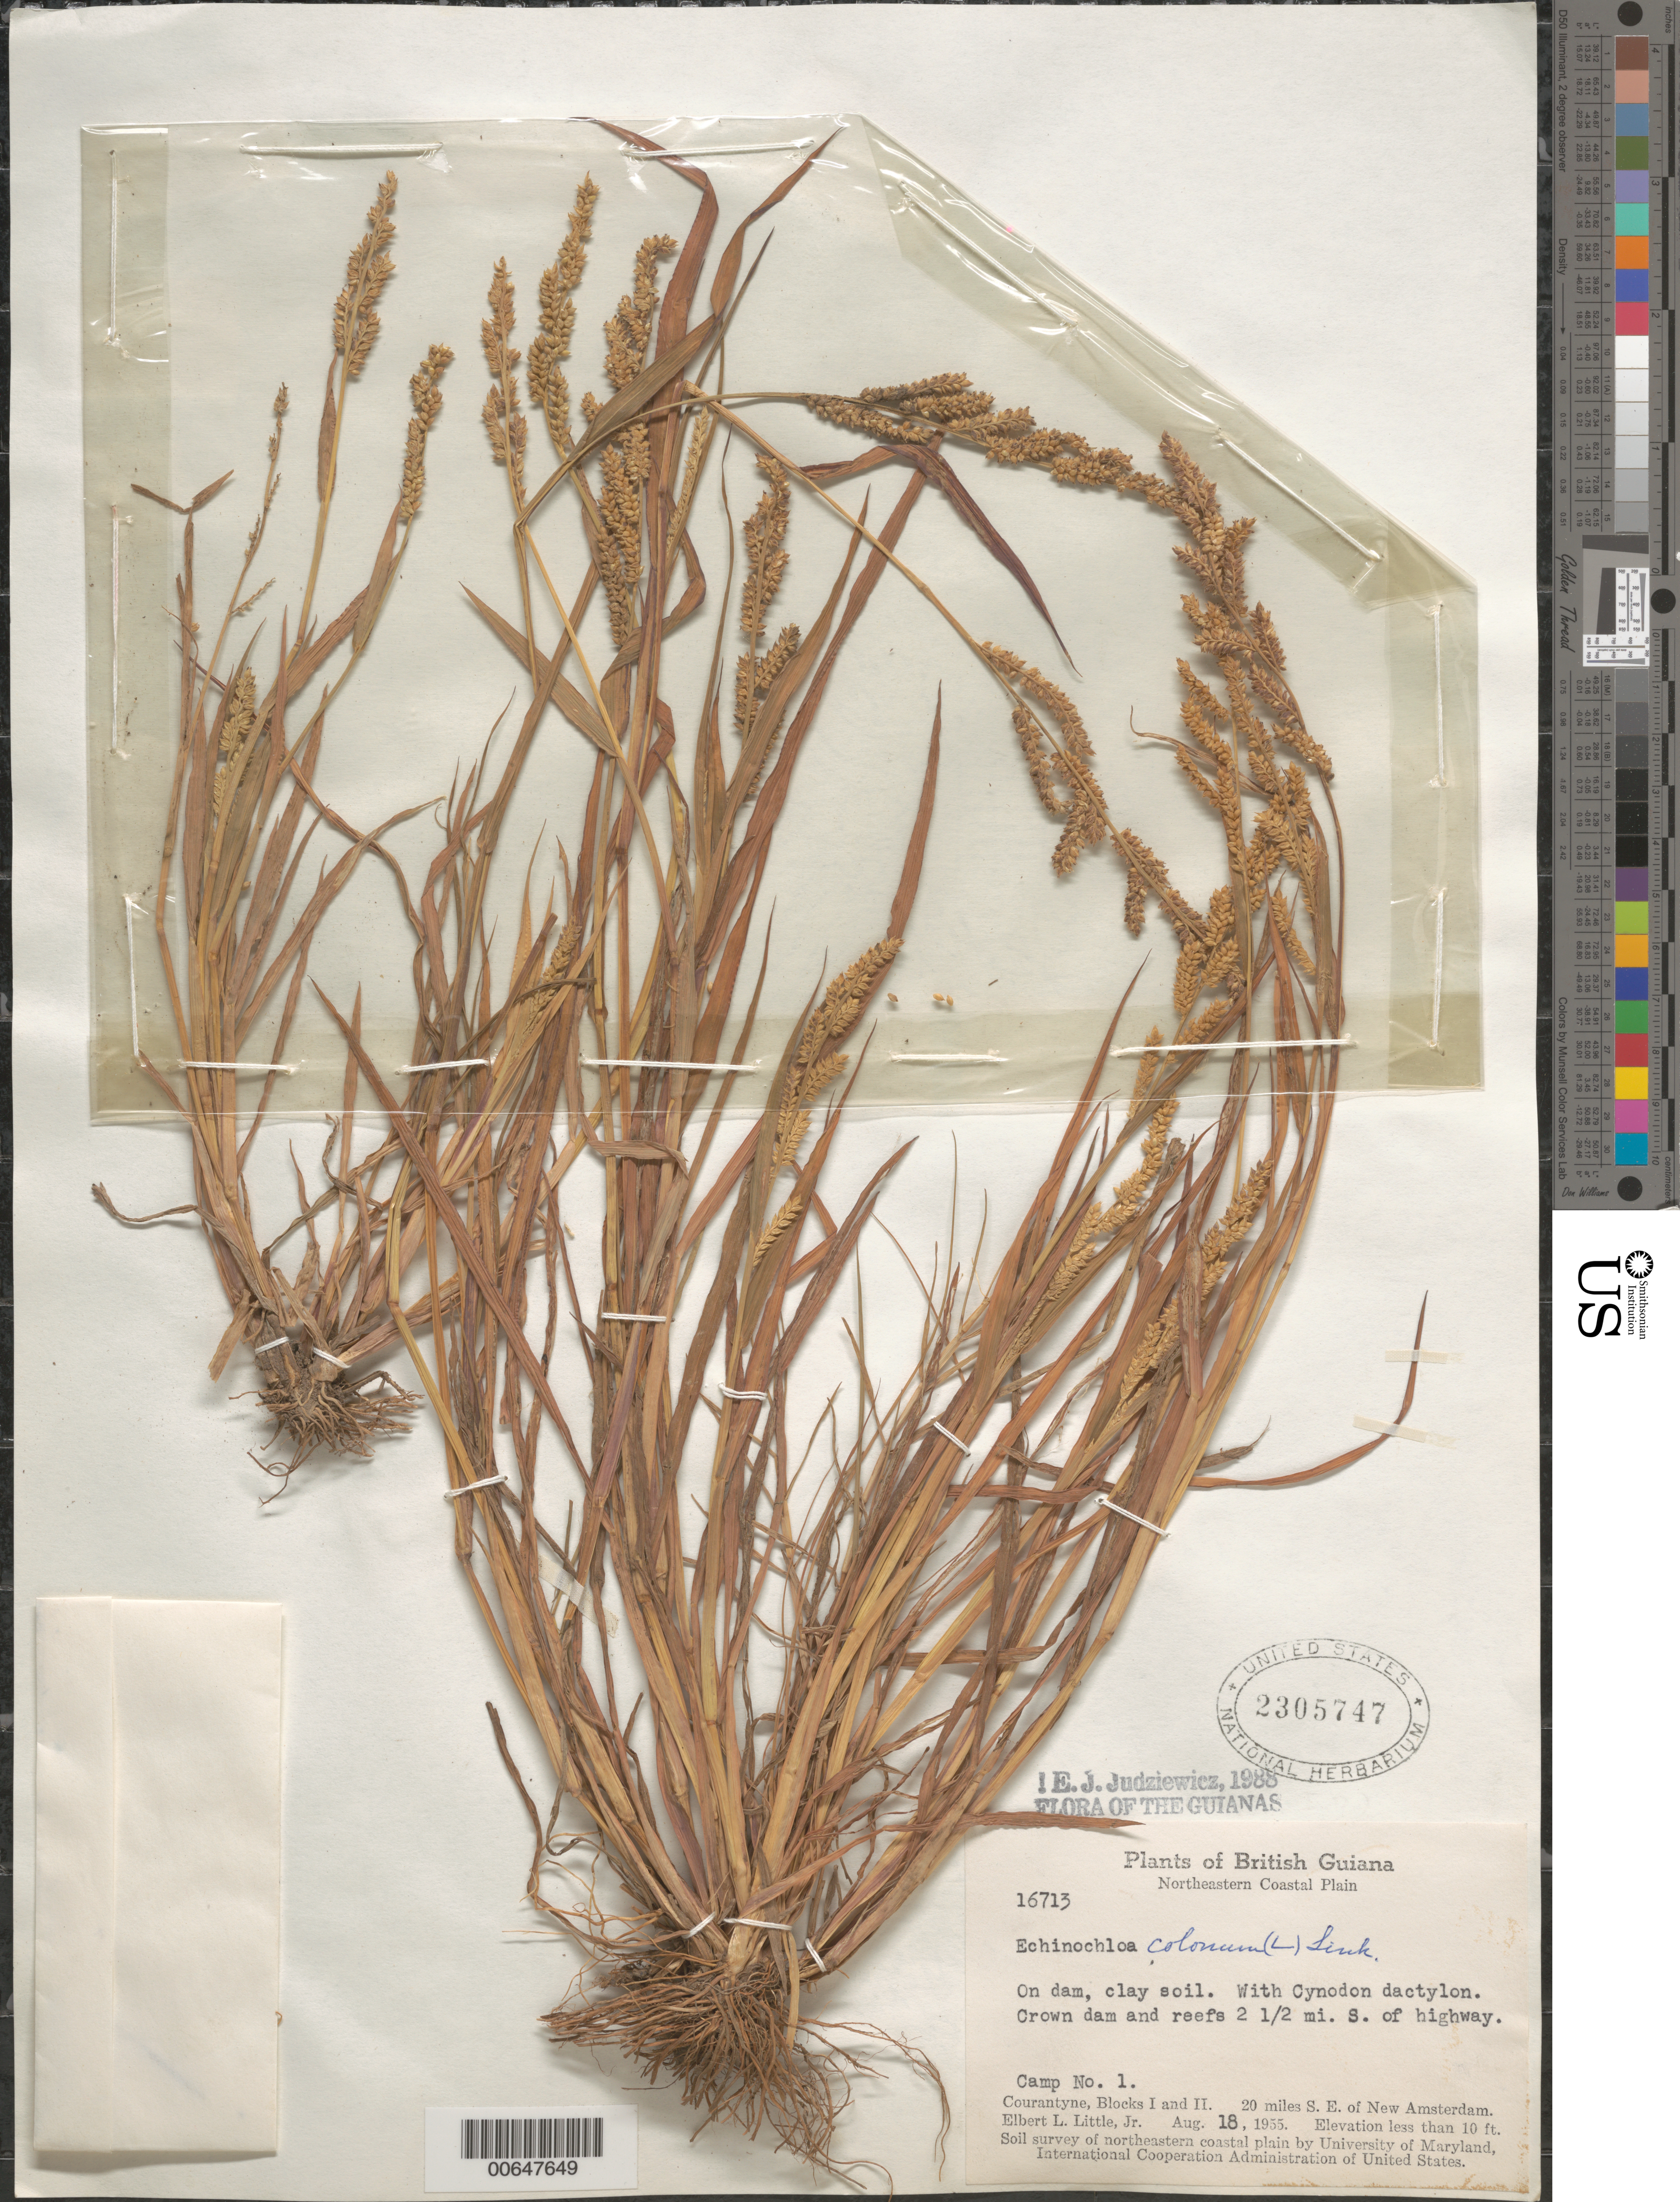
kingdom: Plantae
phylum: Tracheophyta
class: Liliopsida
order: Poales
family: Poaceae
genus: Echinochloa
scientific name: Echinochloa colona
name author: (L.) Link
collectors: E. L. Little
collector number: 16713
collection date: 1955-08-18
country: Guyana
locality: British Guiana. Northeastern Coastal Plain. Crown dam and reefs 2 1/2 mi. S. of highway. Camp No. 1. Courantyne, Blocks I and II. 20 miles S. E. of New Amsterdam. Soil survey of northeastern coastal plain by University of Maryland.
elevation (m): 3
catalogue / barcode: US 2305747